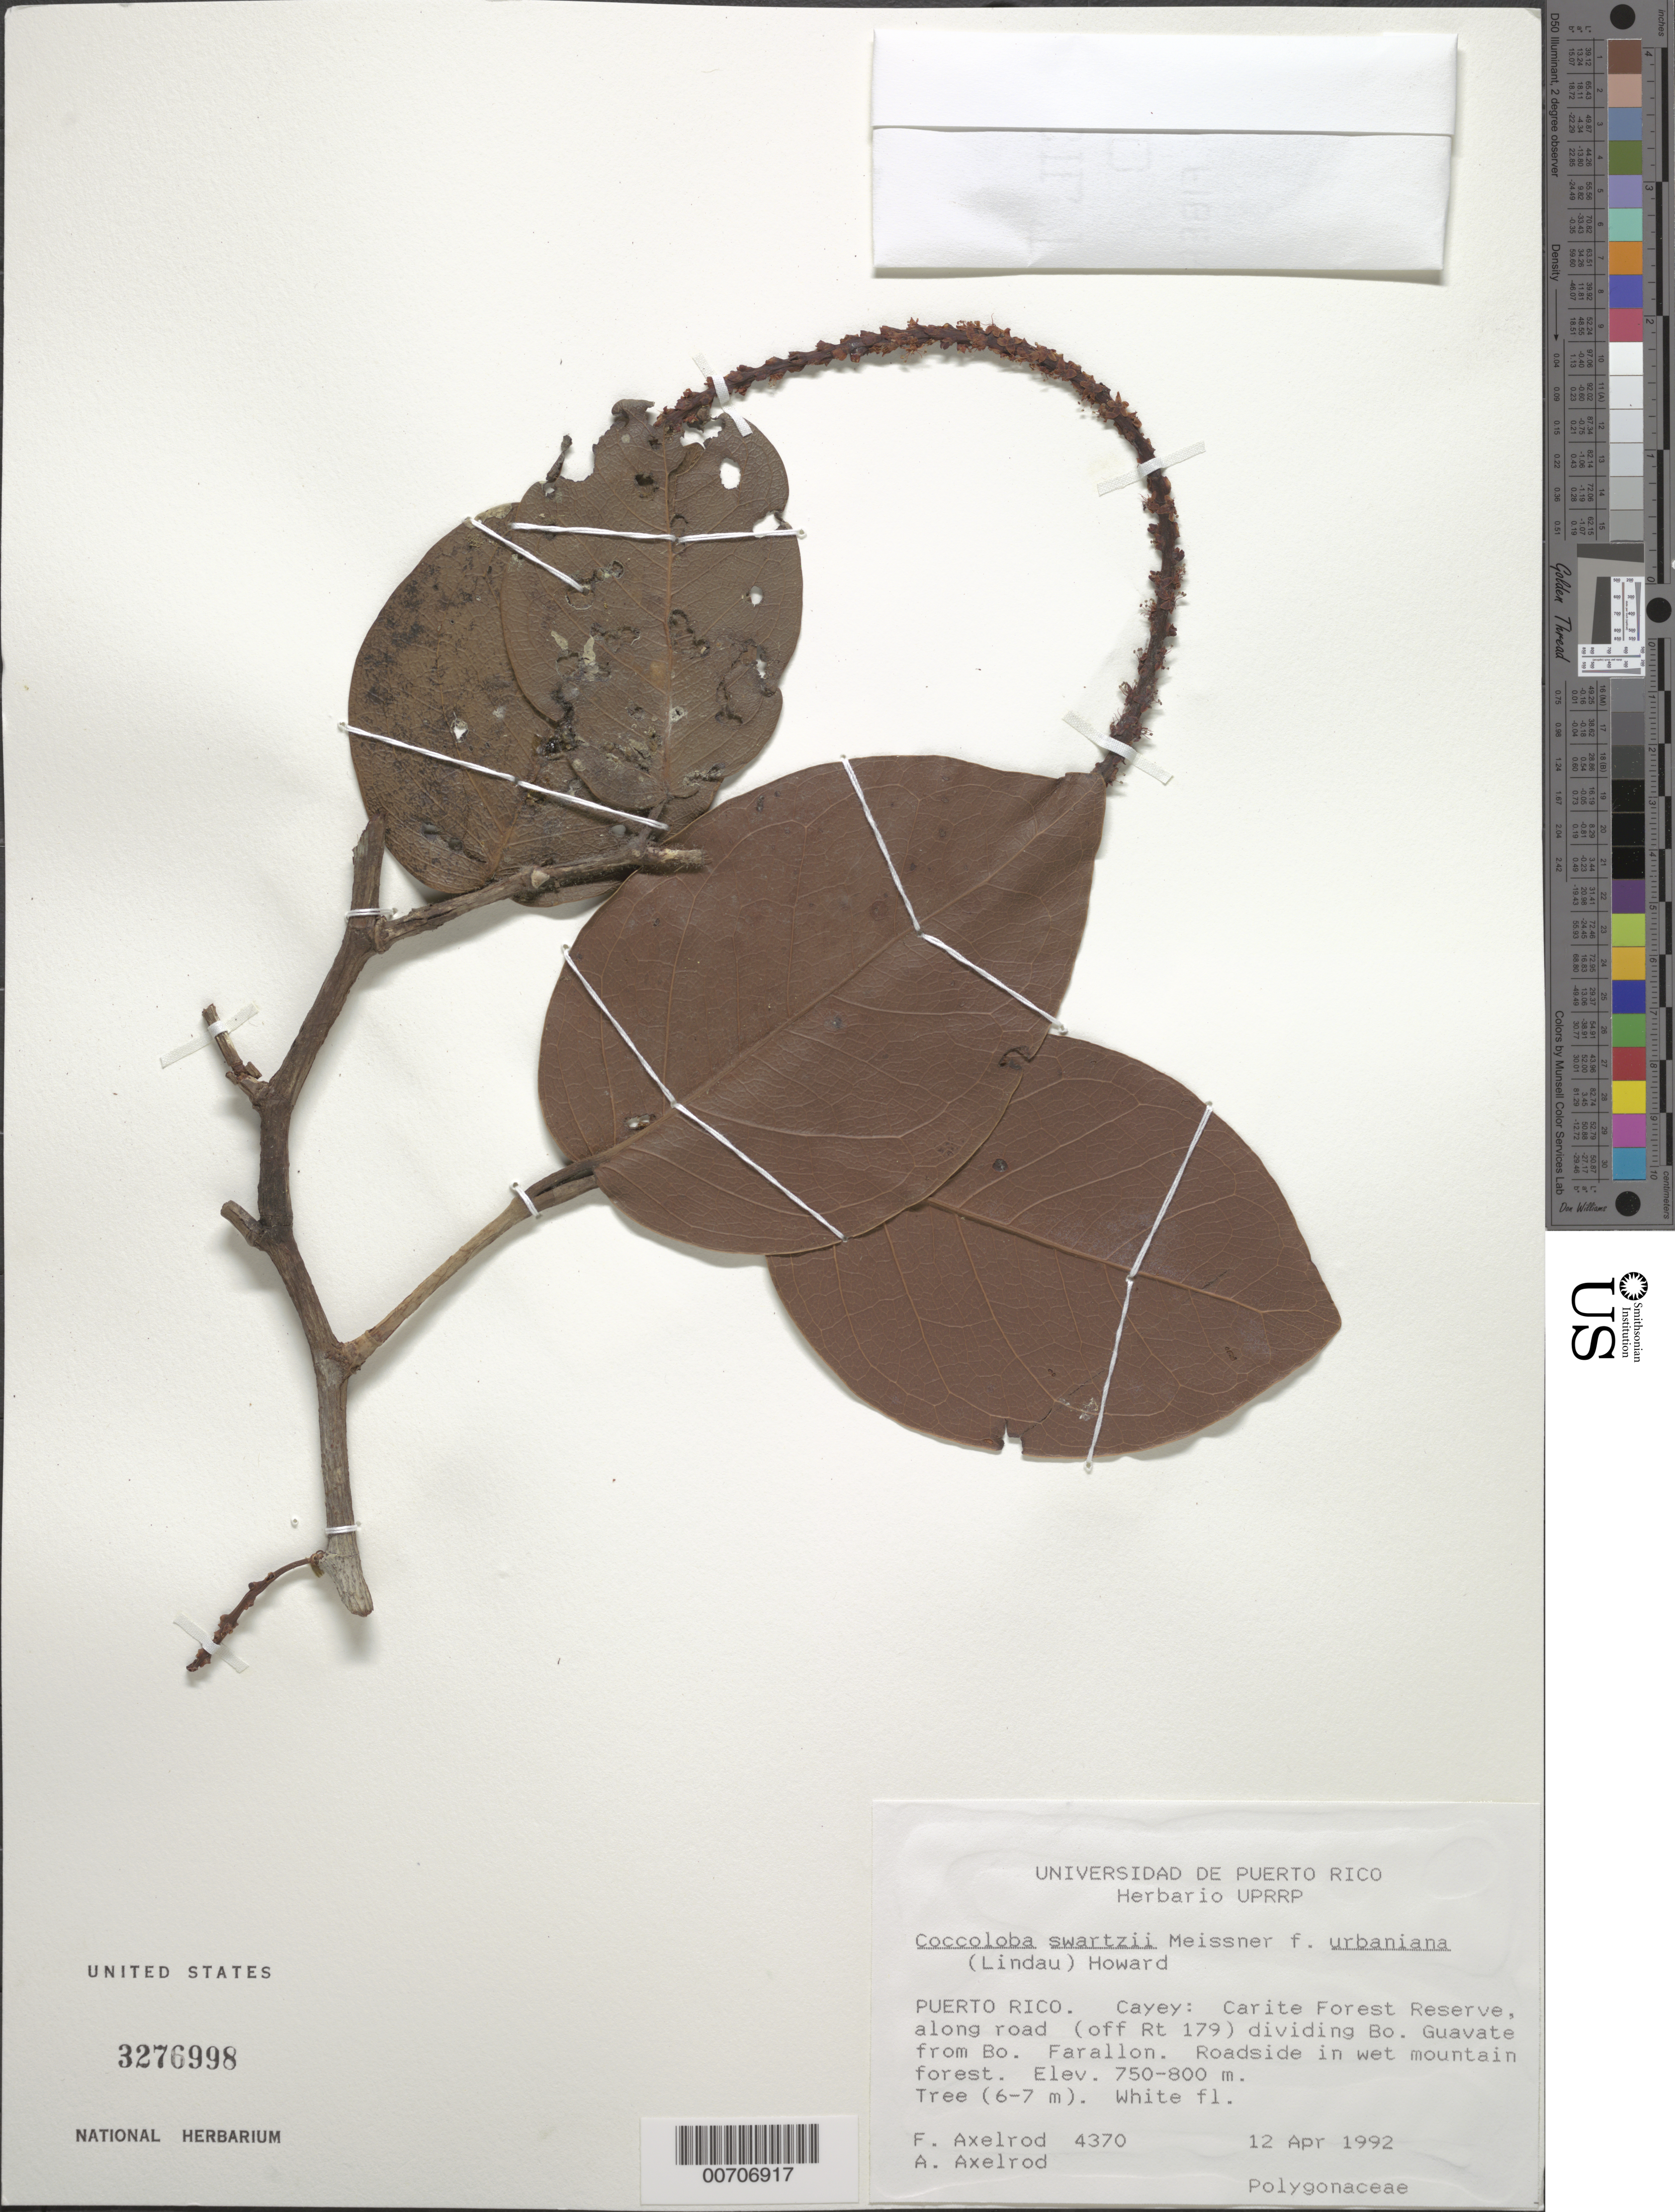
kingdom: Plantae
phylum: Tracheophyta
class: Magnoliopsida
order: Caryophyllales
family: Polygonaceae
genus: Coccoloba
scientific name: Coccoloba swartzii f. urbaniana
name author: (Linden) R.A. Howard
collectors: F. S. Axelrod & A. Axelrod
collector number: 4370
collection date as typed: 12 Apr 1992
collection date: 1992-04-12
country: Puerto Rico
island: Greater Antilles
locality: Cayey: Carite Forest Reserve, along road (off Rt 179) dividing Bo. Guavate from Bo. Farallon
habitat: Roadside in wet mountain forest.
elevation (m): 750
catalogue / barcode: US 3276998